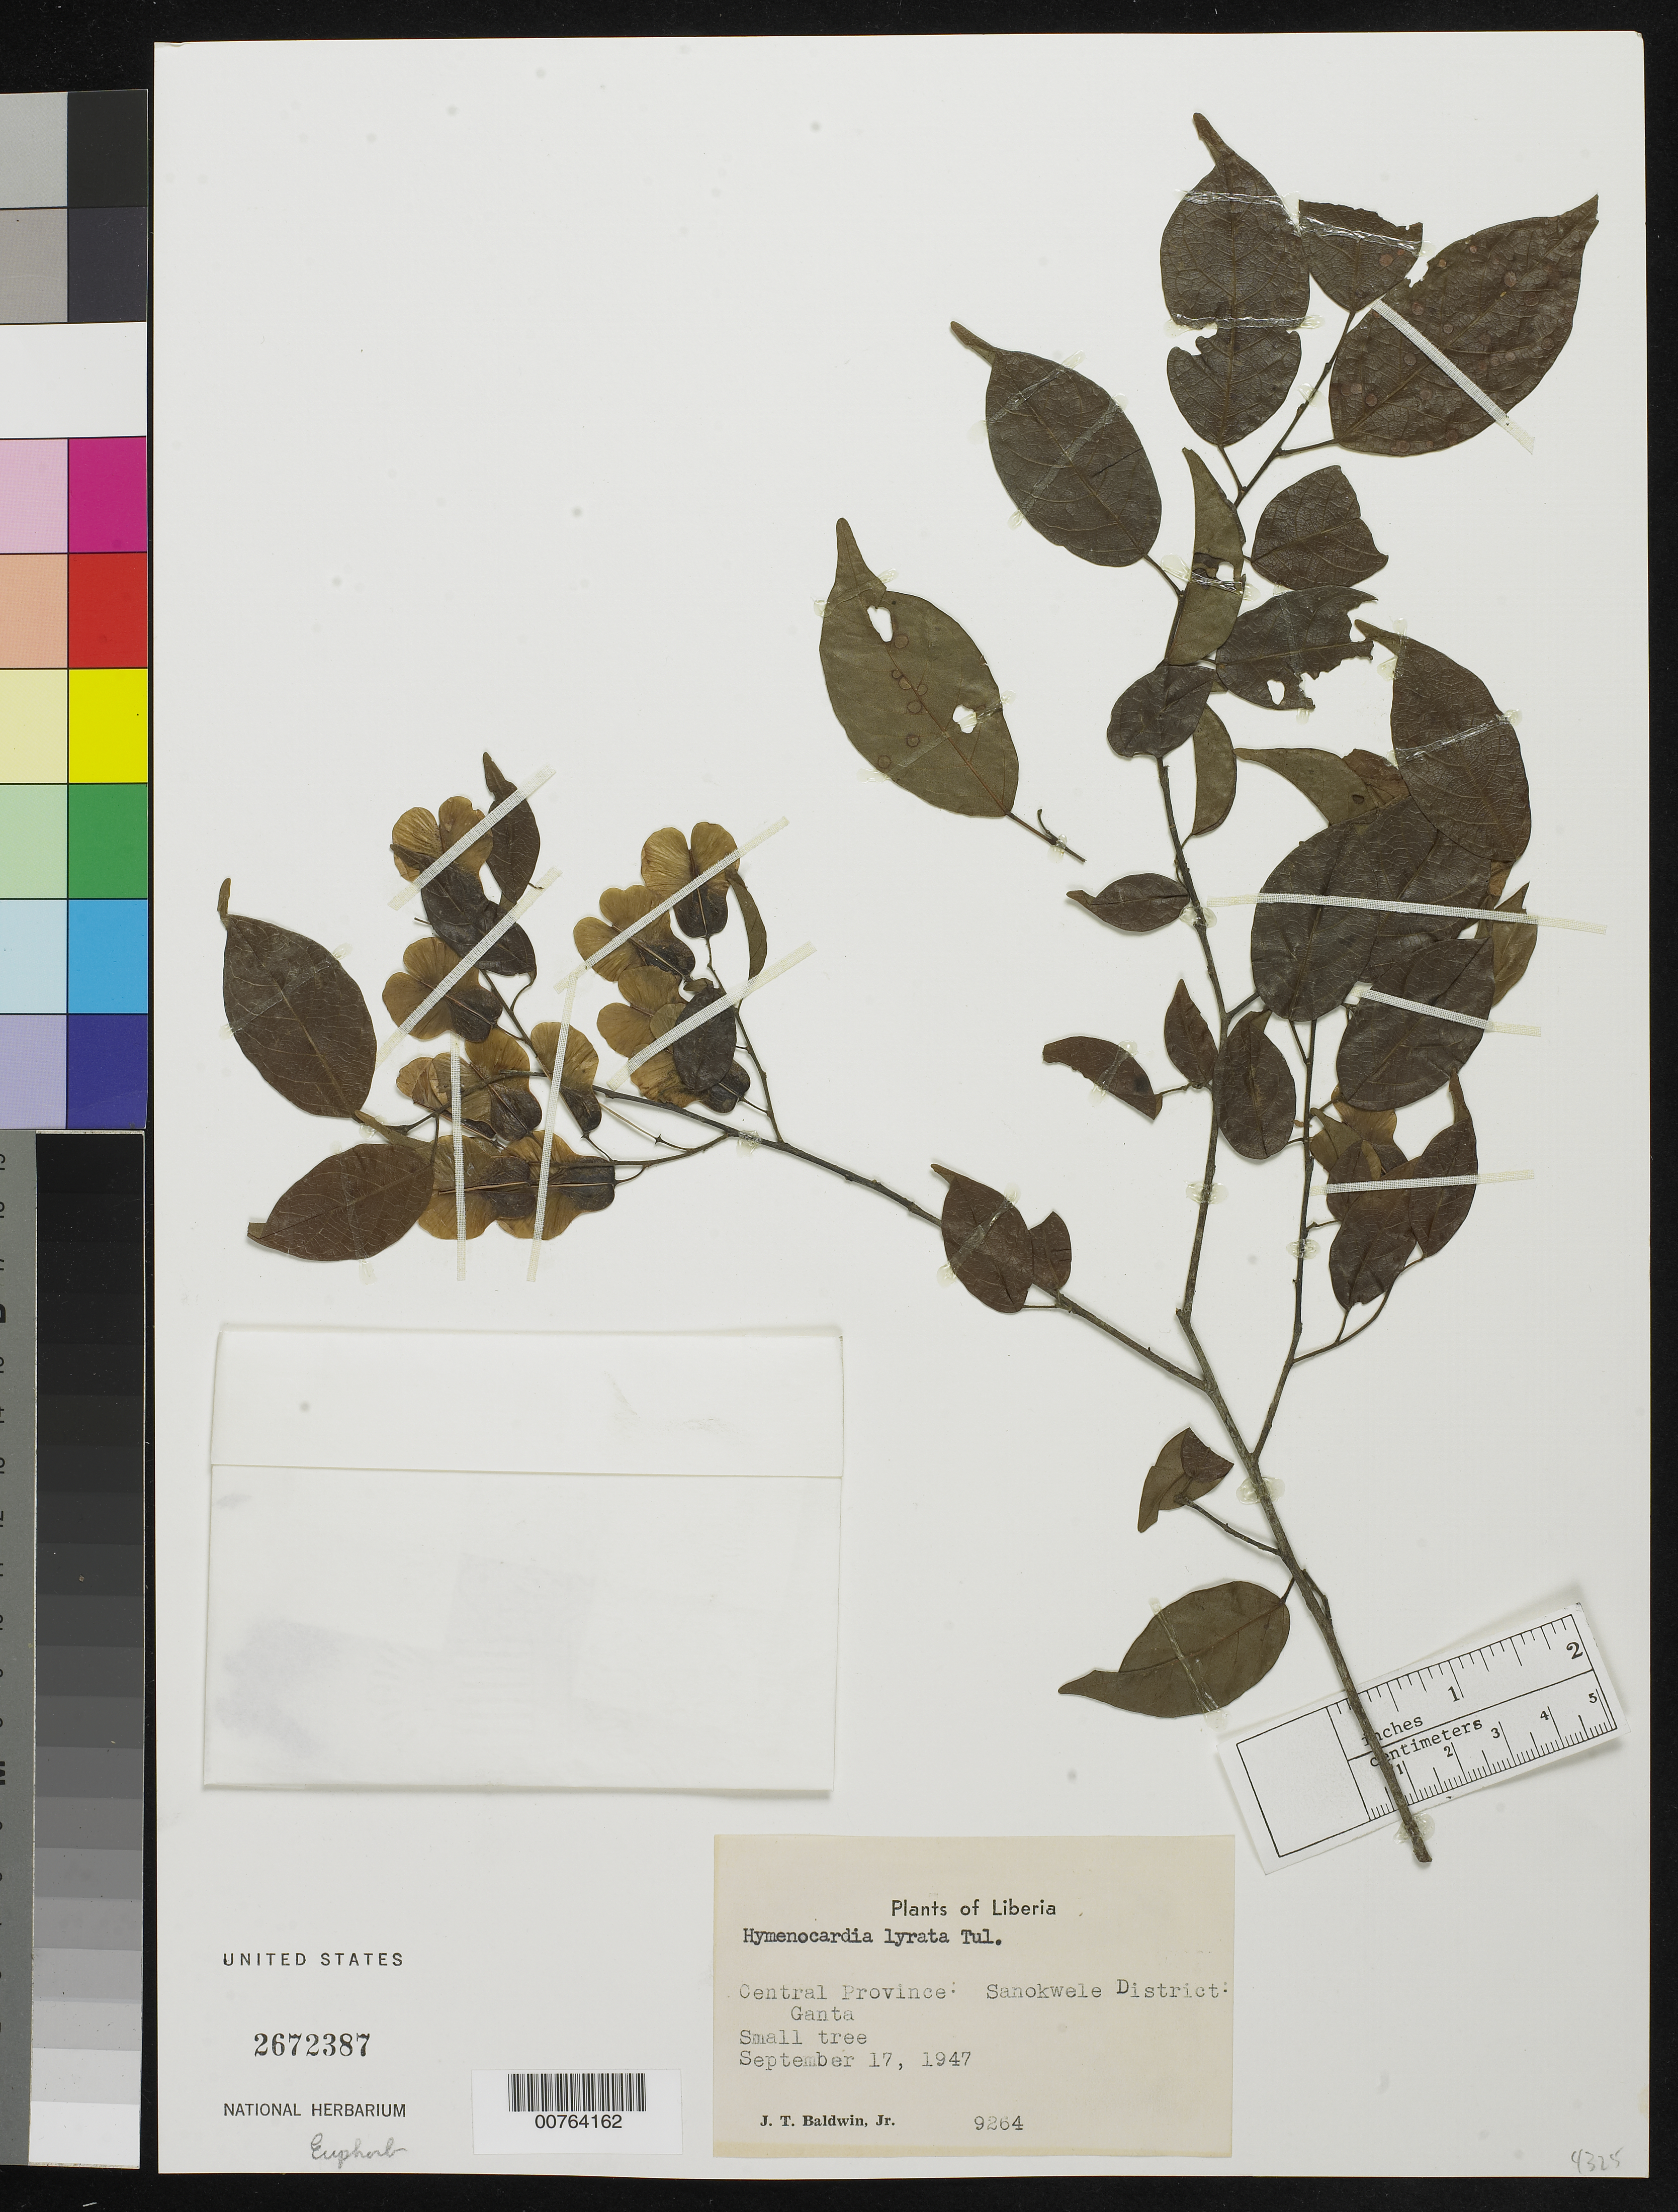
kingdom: Plantae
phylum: Tracheophyta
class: Magnoliopsida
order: Malpighiales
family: Phyllanthaceae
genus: Hymenocardia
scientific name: Hymenocardia lyrata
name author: Tul.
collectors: J. T. Baldwin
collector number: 9264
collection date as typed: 17 Sep 1947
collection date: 1947-09-17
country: Liberia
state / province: Nimba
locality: Central Province: Sanokwele District, Ganta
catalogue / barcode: US 2672387